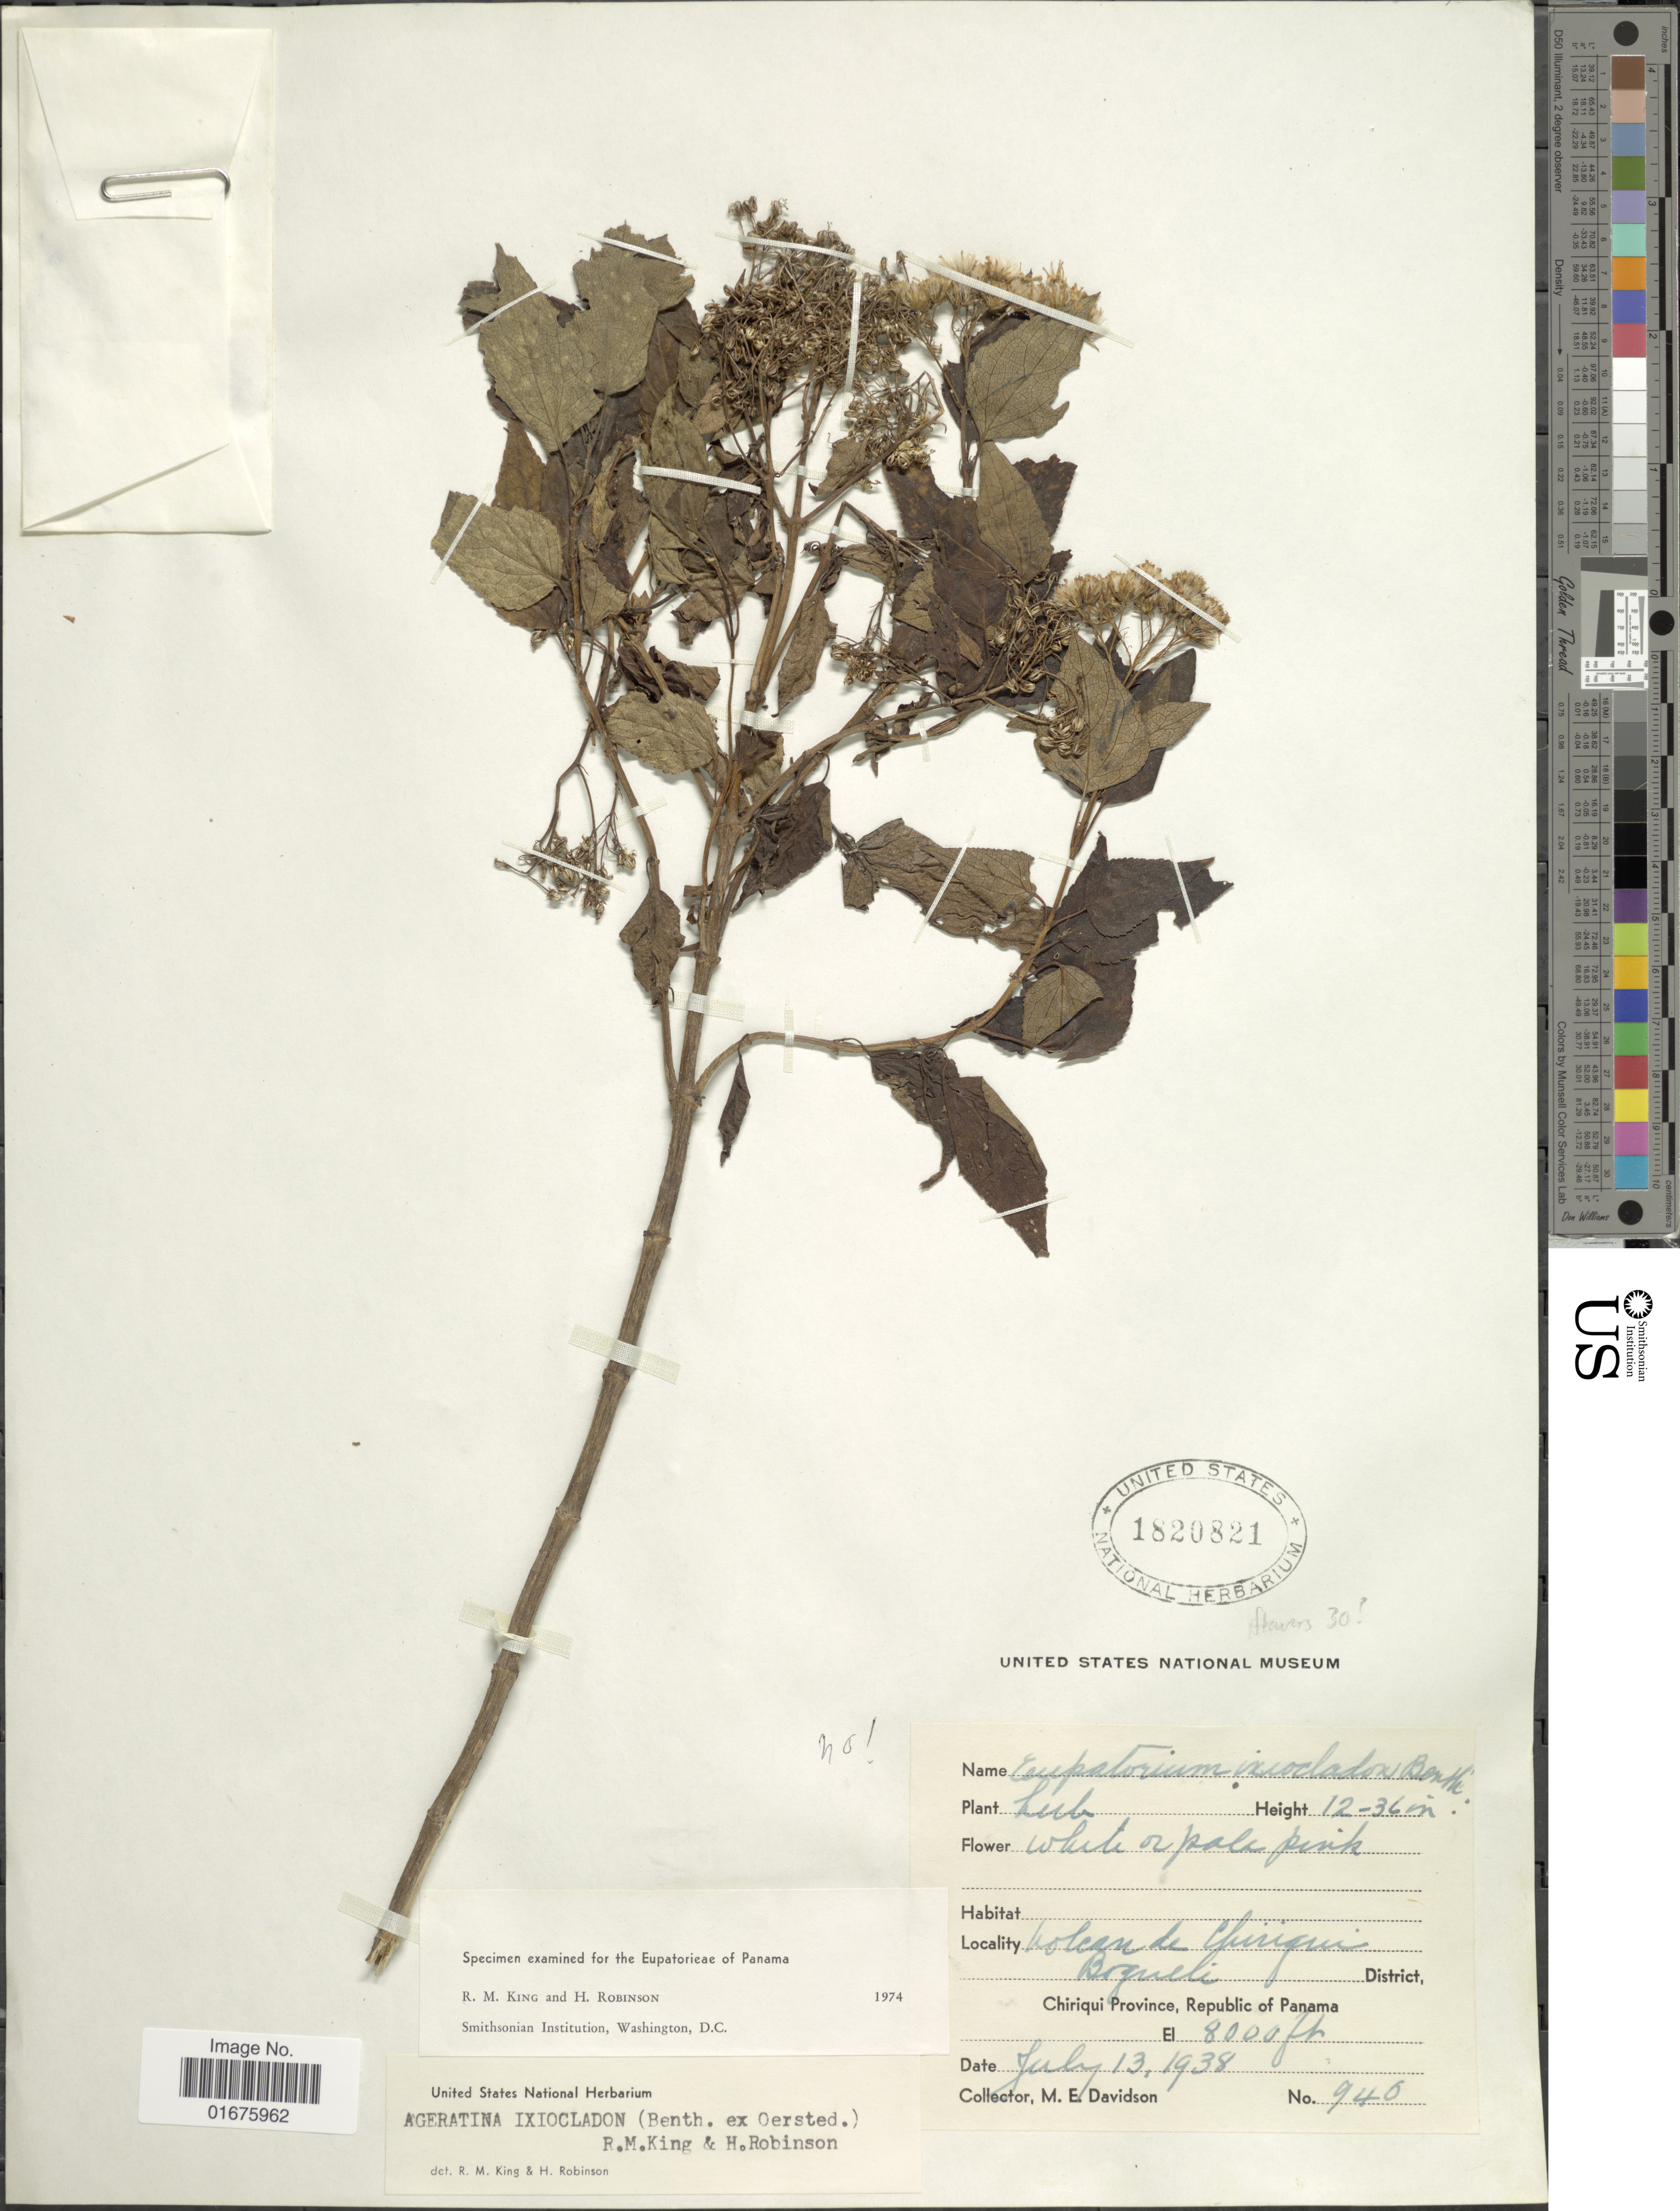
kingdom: Plantae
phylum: Tracheophyta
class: Magnoliopsida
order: Asterales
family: Asteraceae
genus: Ageratina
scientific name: Ageratina ixiocladon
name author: (Benth. ex Oerst.) R.M. King & H. Rob.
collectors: M. E. Davidson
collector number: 946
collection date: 1938-07-13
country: Panama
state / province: Chiriqui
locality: Volcan de Chiriqui, Boquete District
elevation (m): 2438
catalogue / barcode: US 1820821